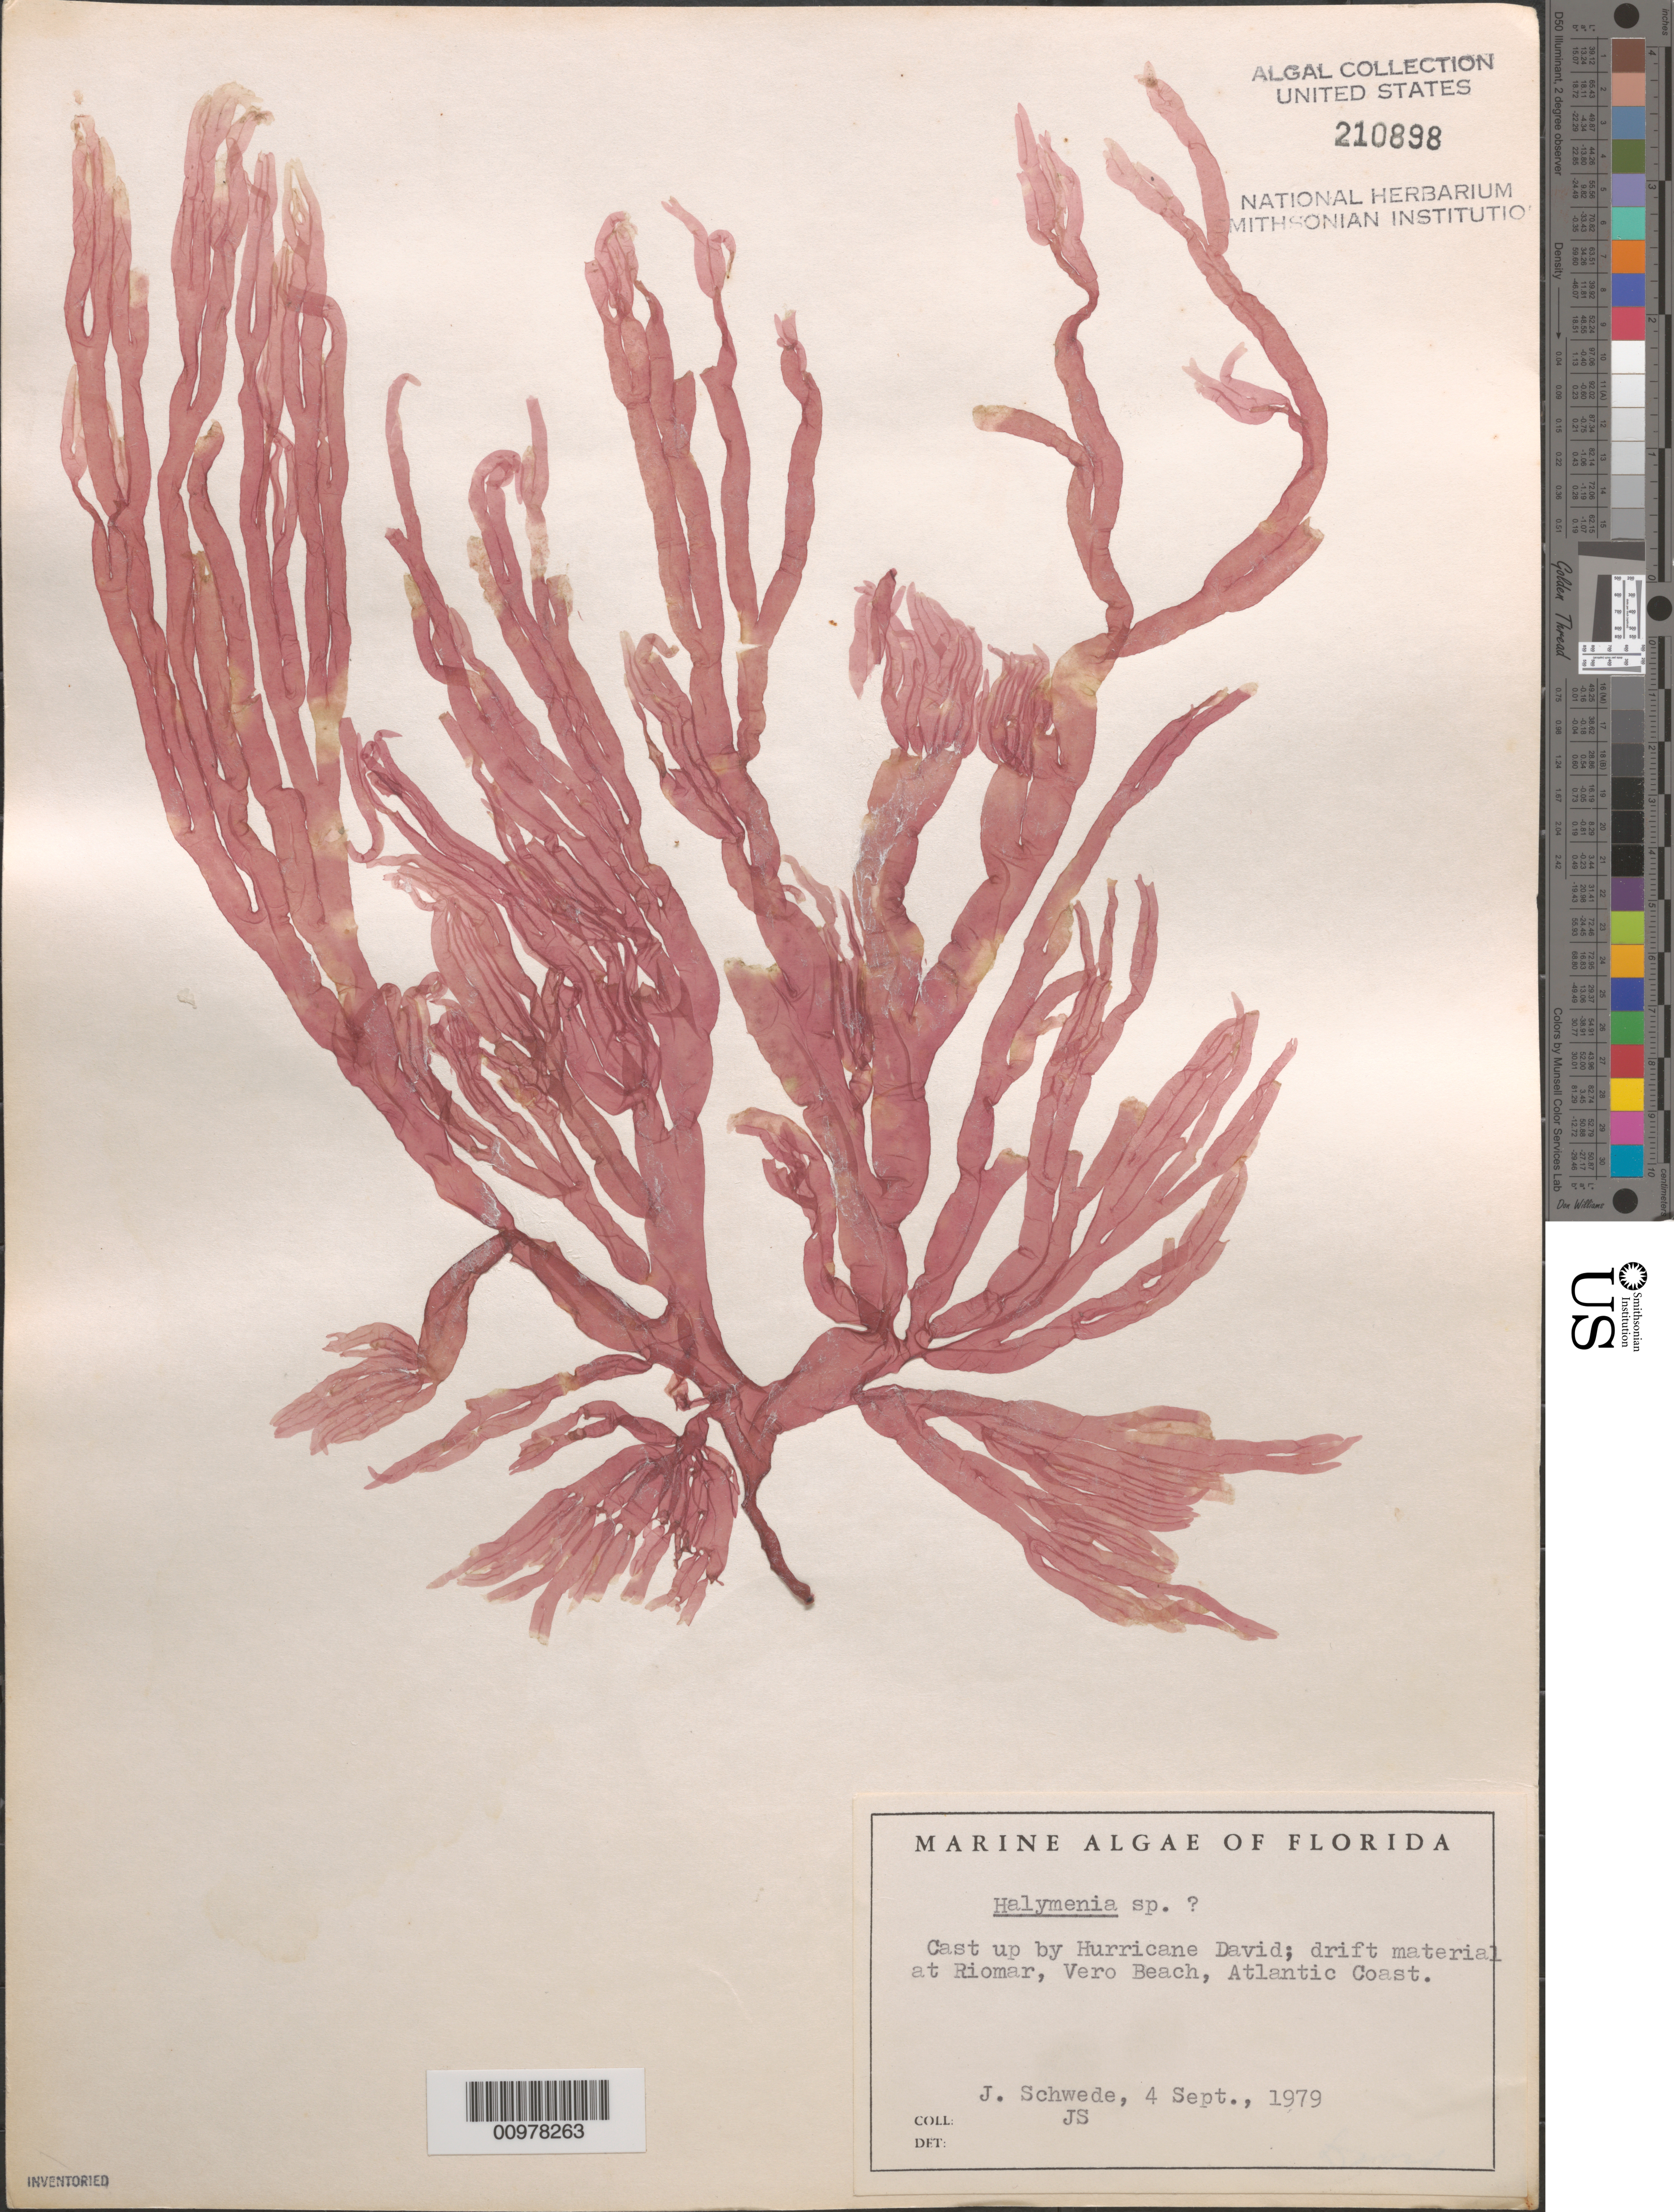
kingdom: Plantae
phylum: Rhodophyta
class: Florideophyceae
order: Halymeniales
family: Halymeniaceae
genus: Halymenia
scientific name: Halymenia sp.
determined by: Schwede, John G.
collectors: J. Schwede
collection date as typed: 04 Sep 1979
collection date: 1979-09-04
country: United States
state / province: Florida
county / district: Indian River County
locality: Vero Beach, Riomar, Atlantic Coast, cast up by Hurricane David on 3 September 1979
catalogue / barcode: US 210898